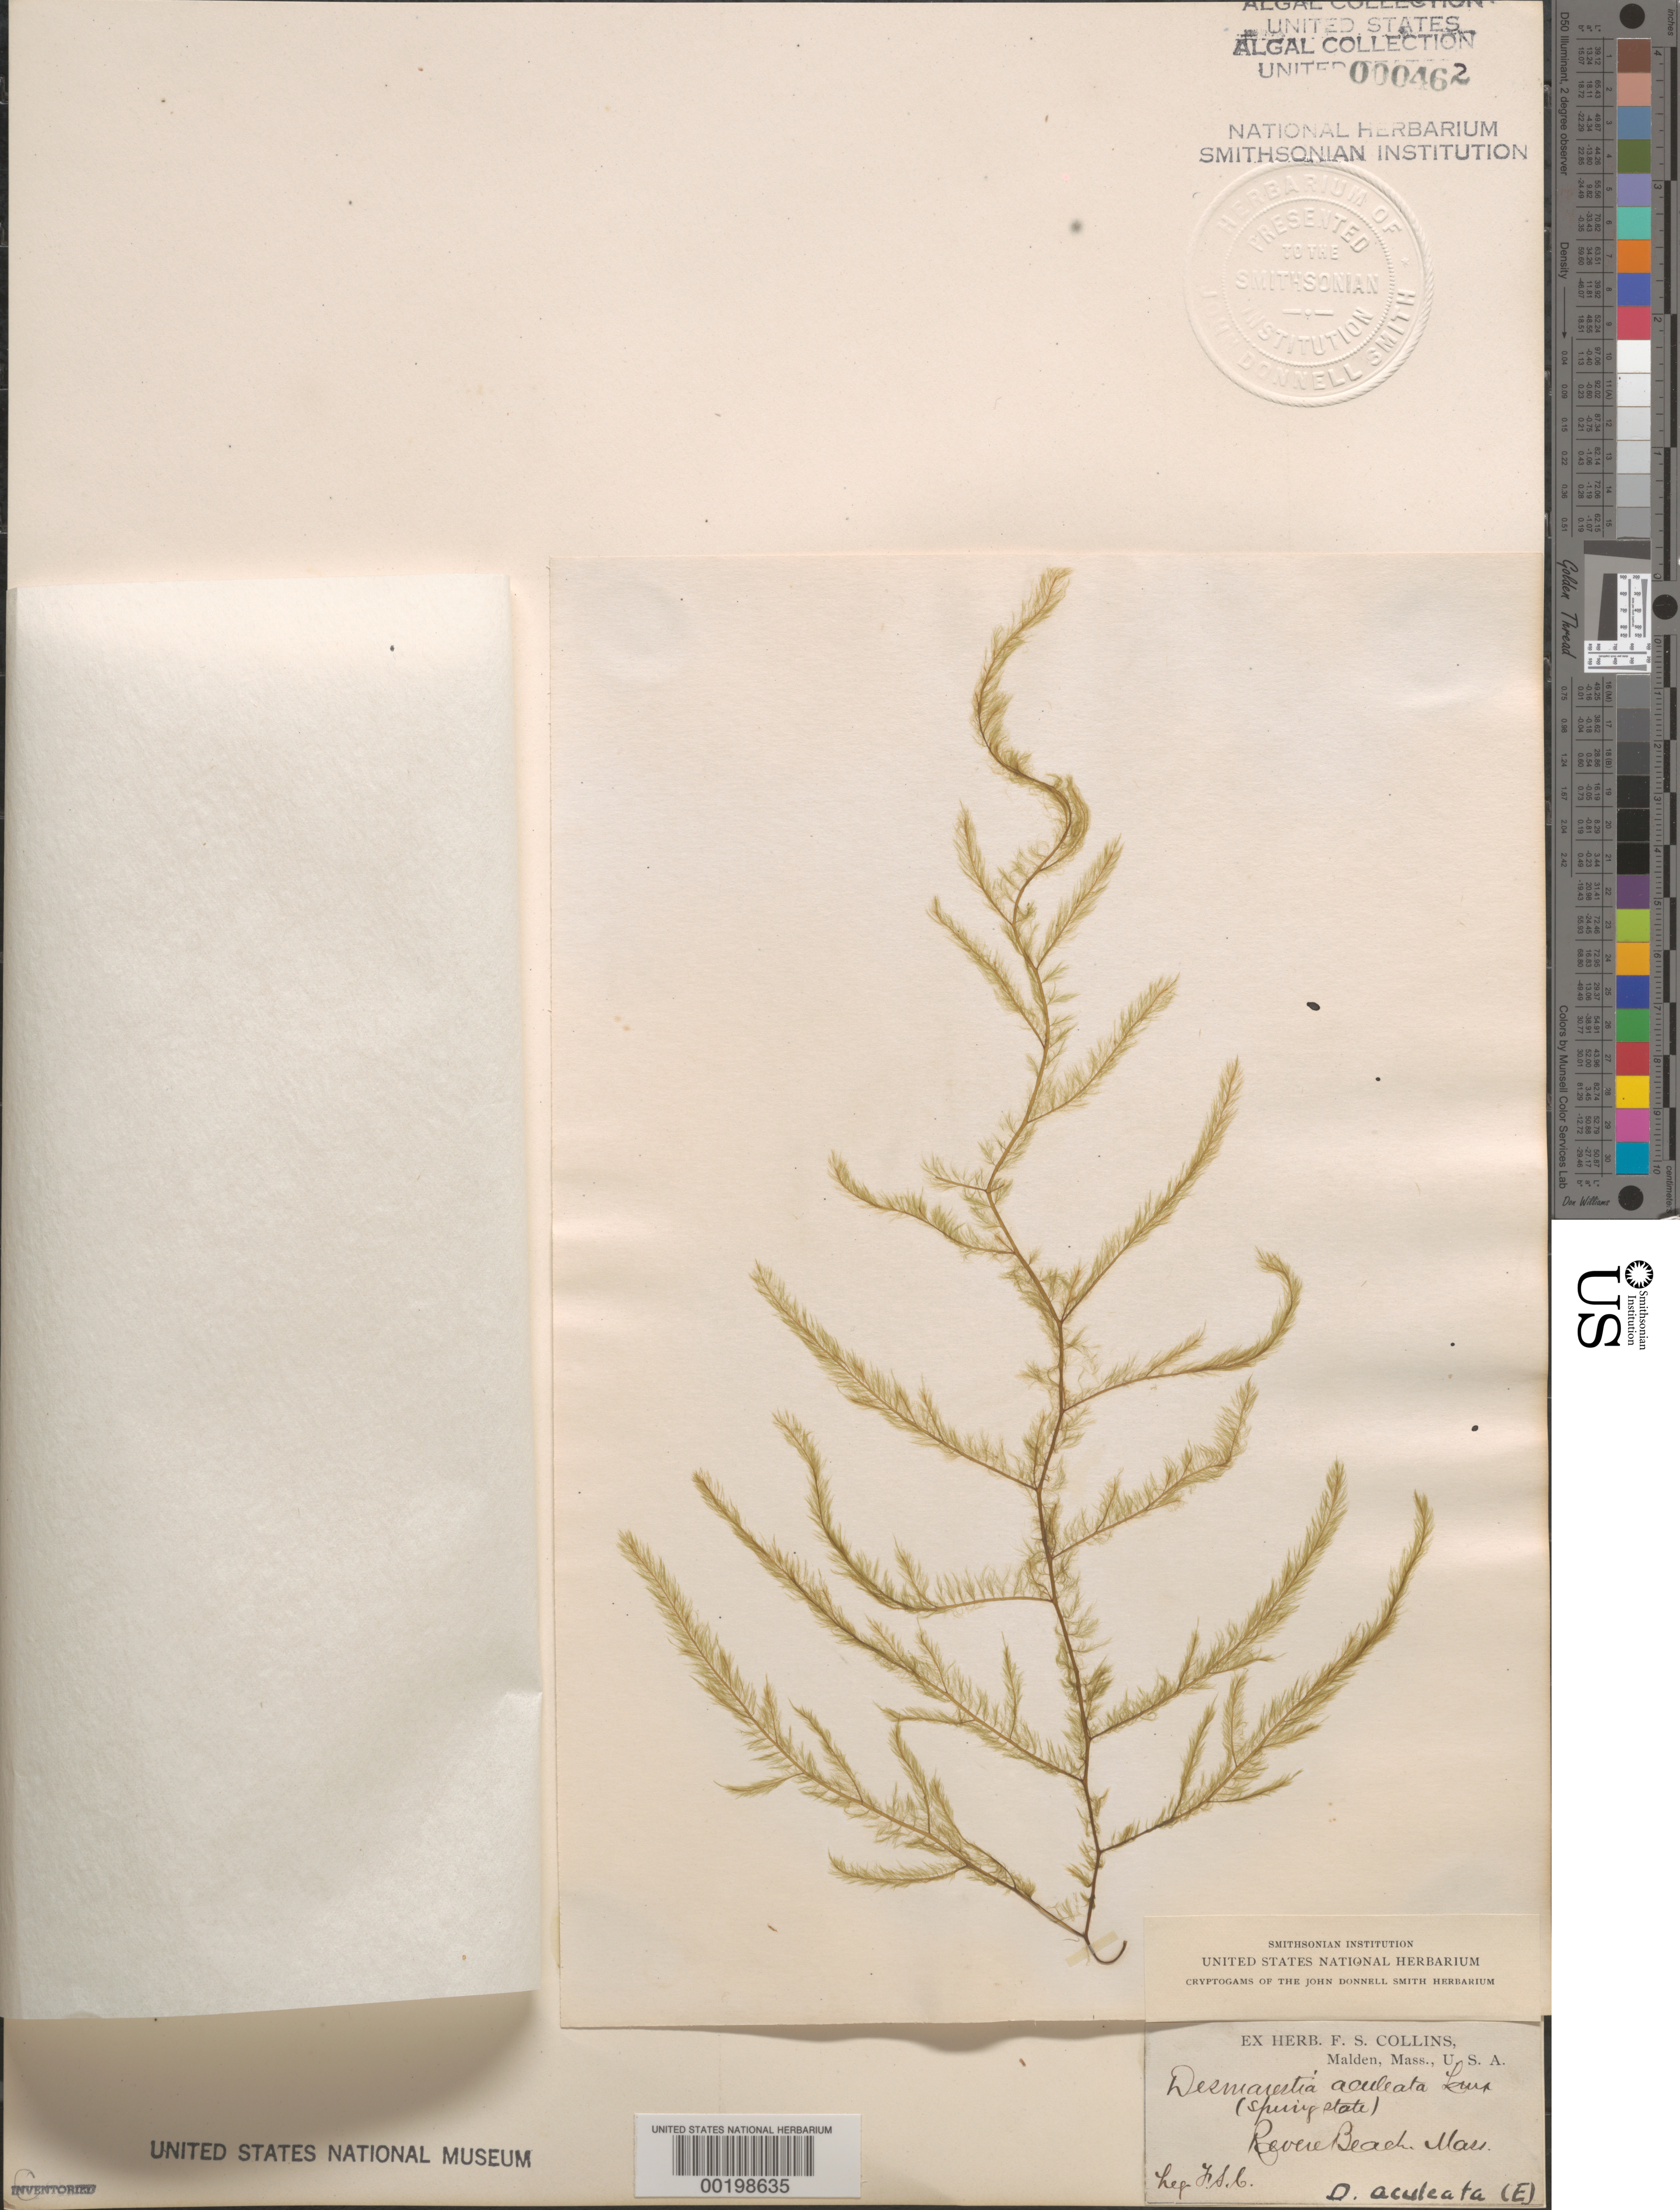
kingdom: Chromista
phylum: Ochrophyta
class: Phaeophyceae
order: Desmarestiales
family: Desmarestiaceae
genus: Desmarestia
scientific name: Desmarestia aculeata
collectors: F. Collins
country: United States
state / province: Massachusetts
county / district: Suffolk County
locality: Revere Beach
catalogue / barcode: US 462